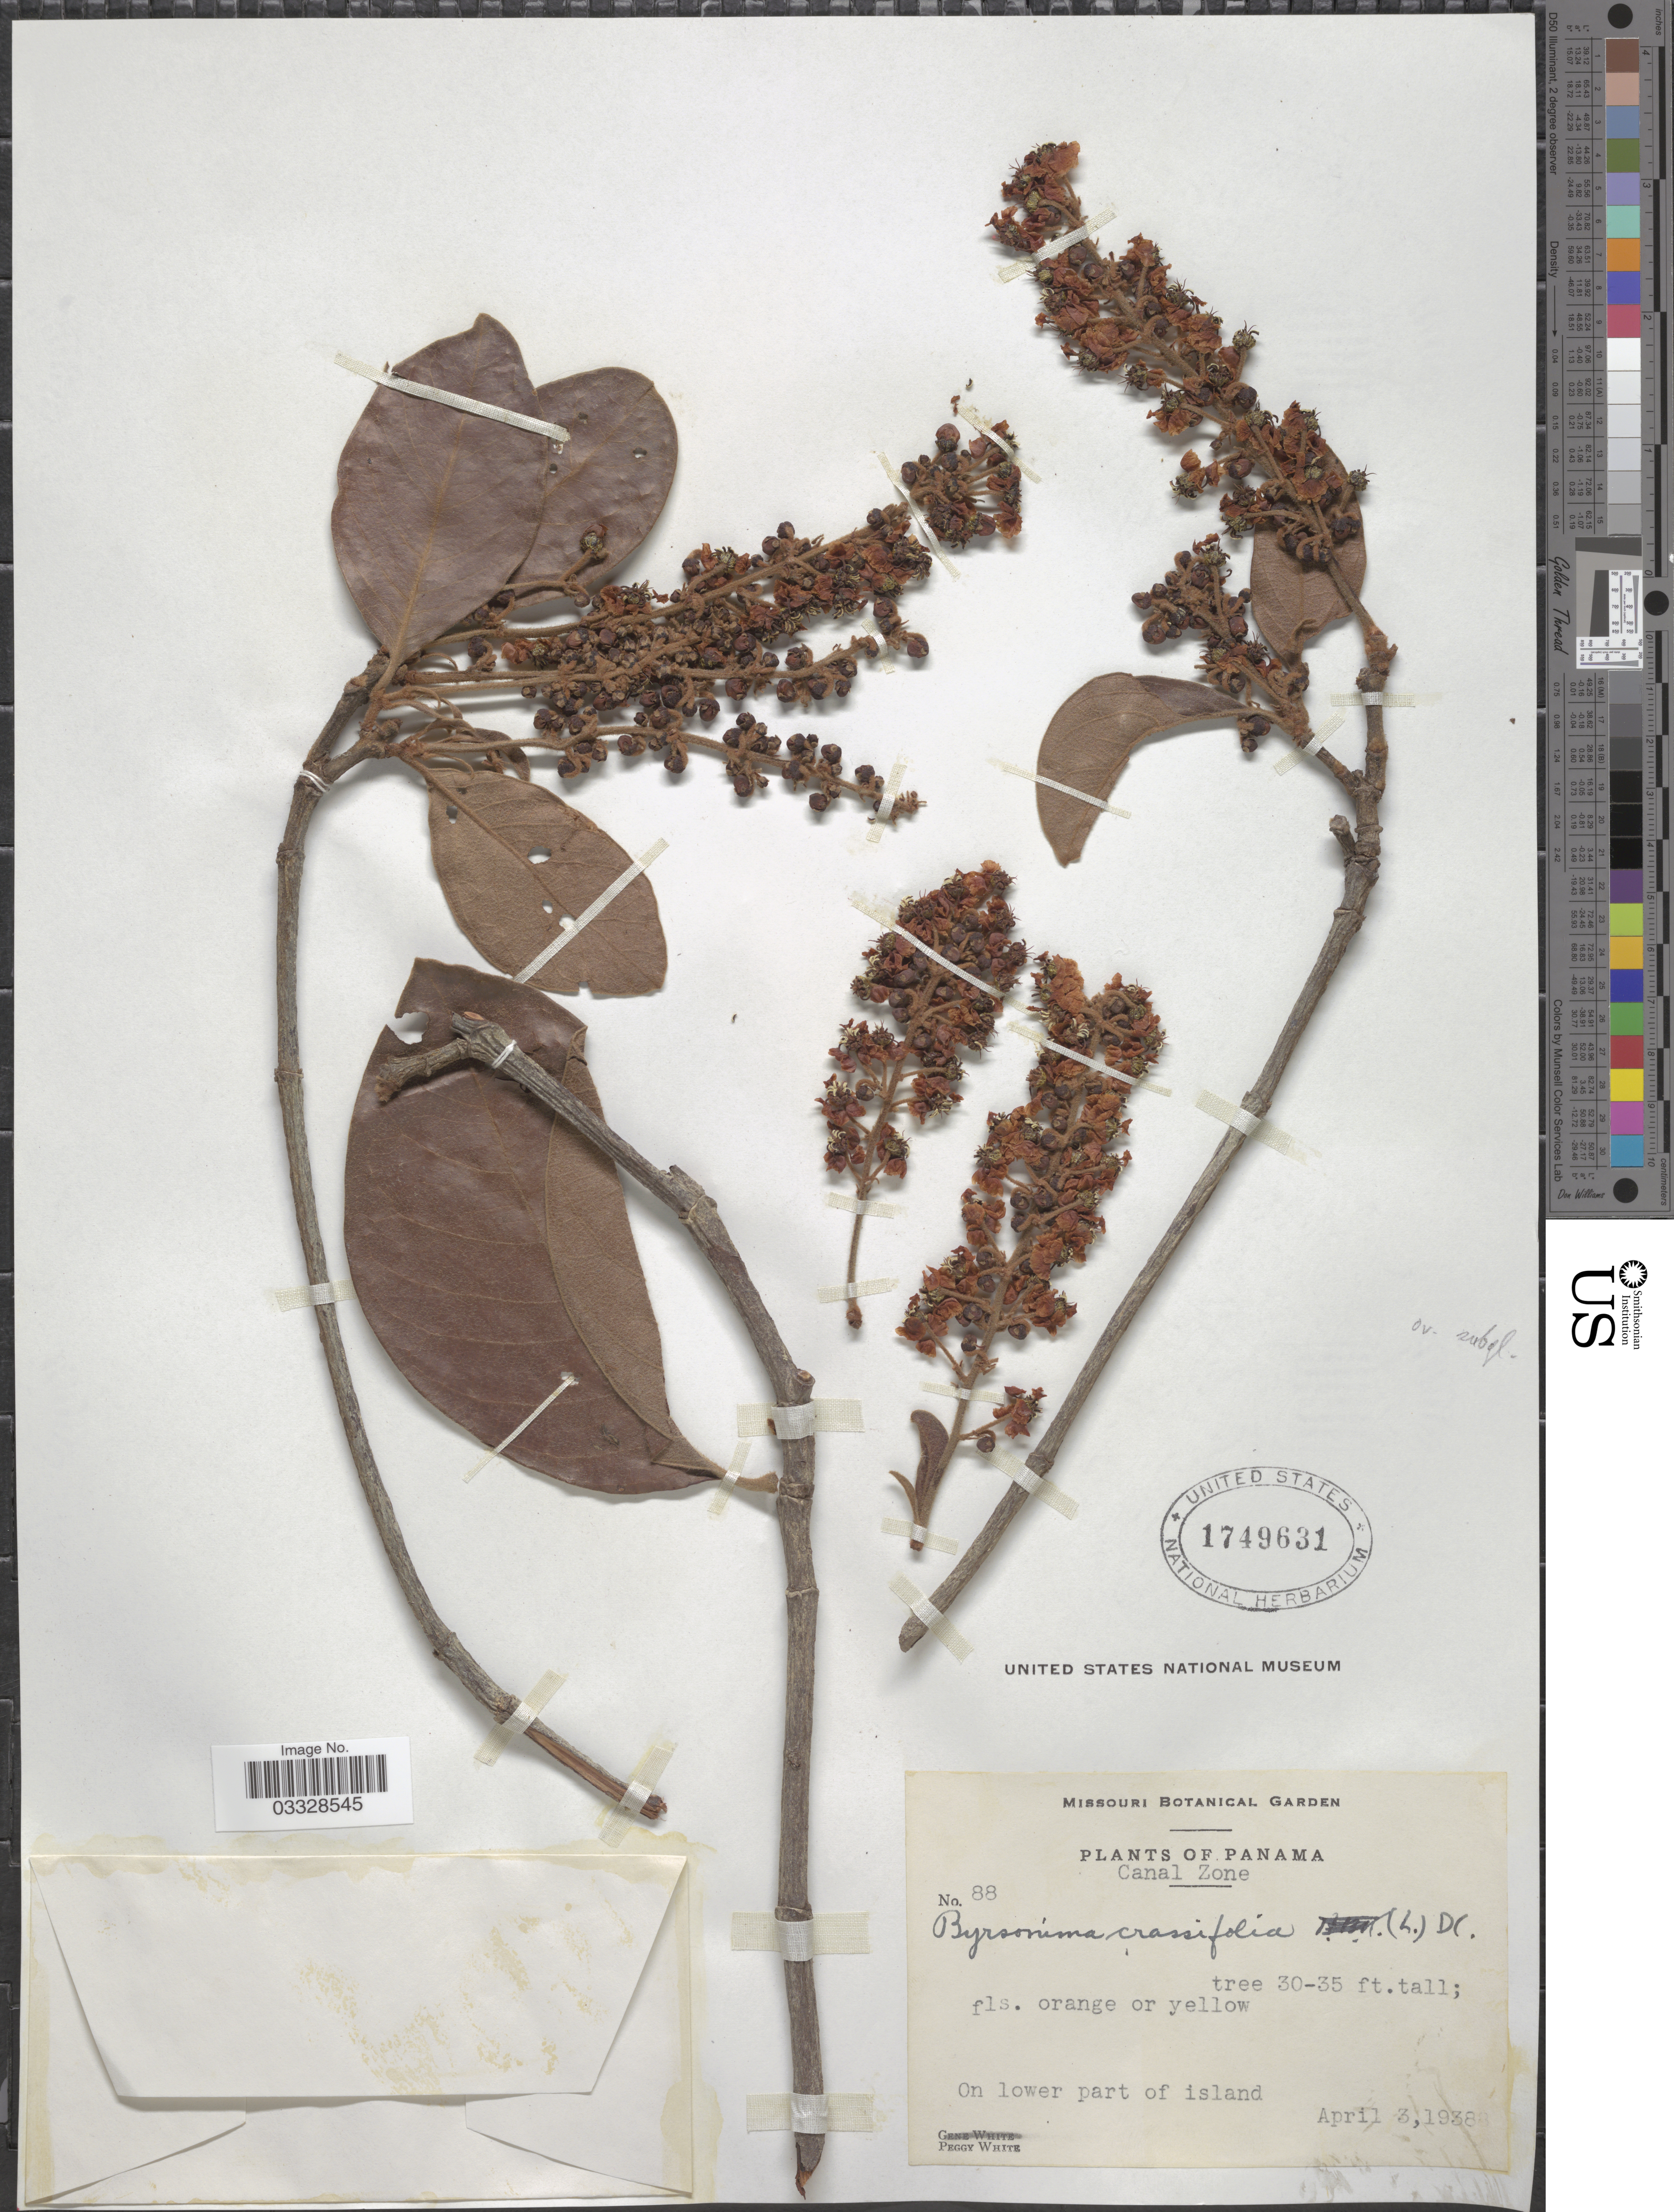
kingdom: Plantae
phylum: Tracheophyta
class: Magnoliopsida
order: Malpighiales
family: Malpighiaceae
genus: Byrsonima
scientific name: Byrsonima crassifolia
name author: (L.) Kunth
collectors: P. White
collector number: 88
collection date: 1938-04-03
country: Panama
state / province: Colón / Panamá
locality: Canal Zone. On lower part of island.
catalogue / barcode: US 1749631